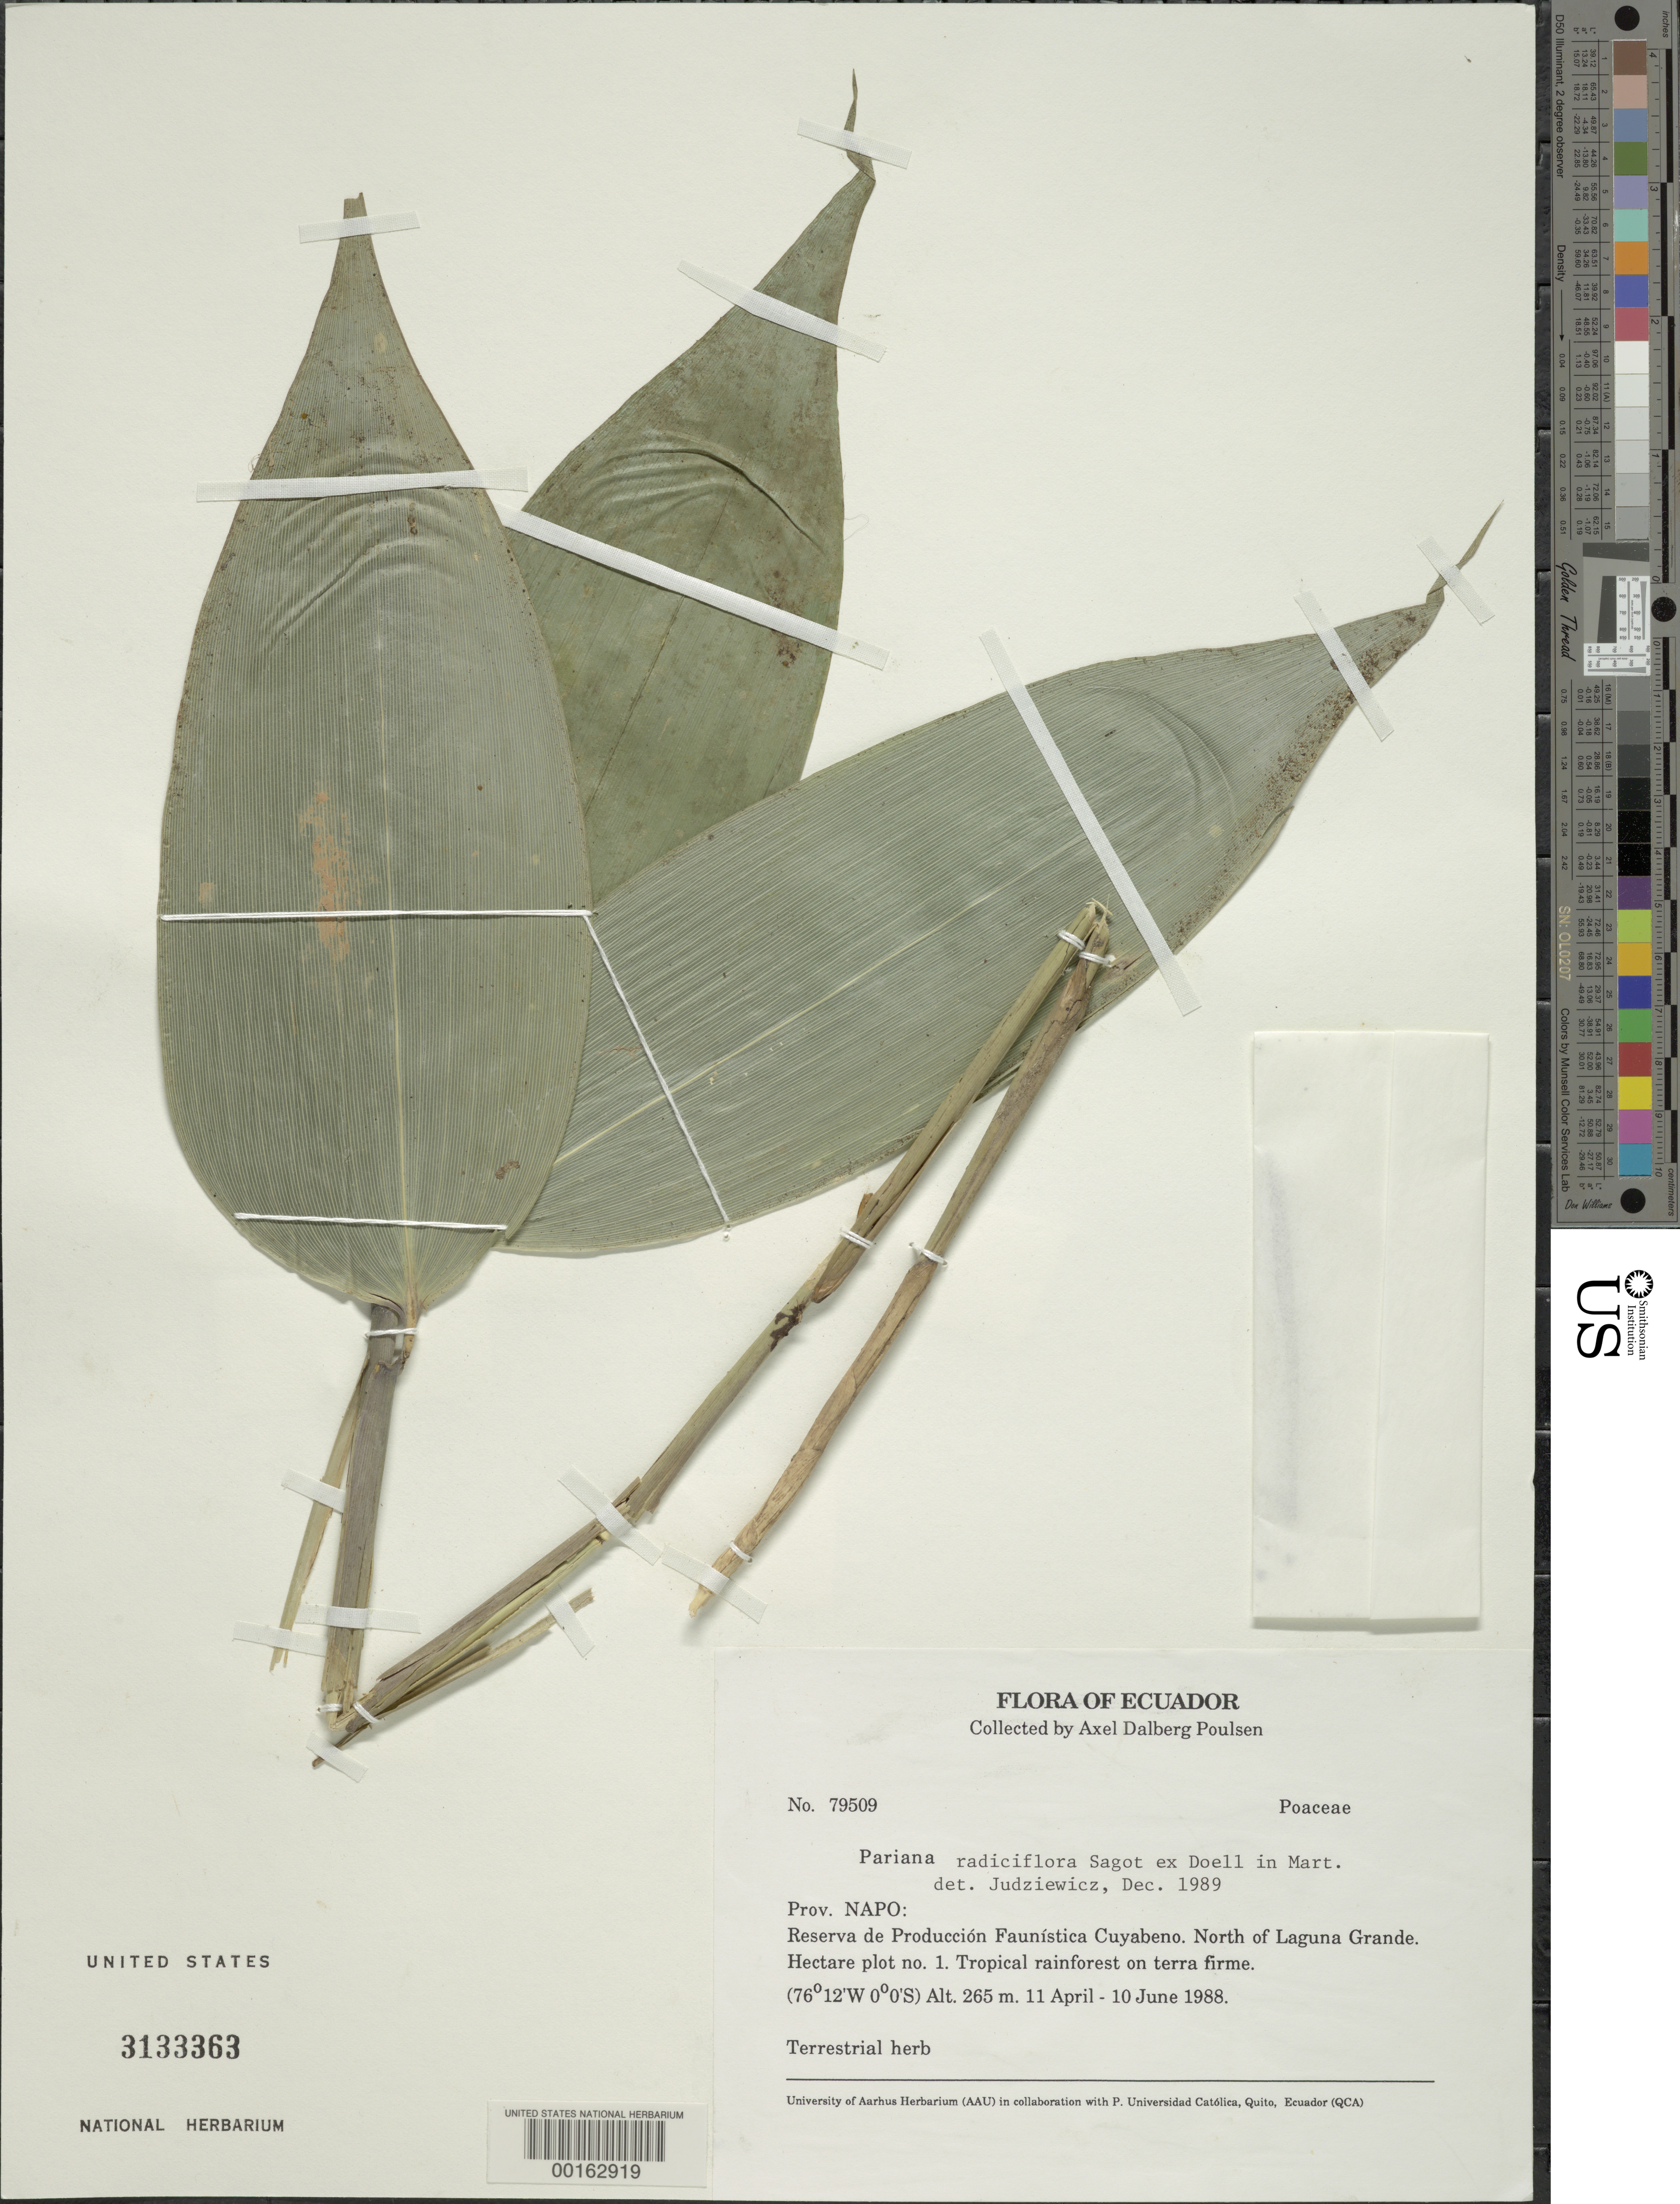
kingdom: Plantae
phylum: Tracheophyta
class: Liliopsida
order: Poales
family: Poaceae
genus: Pariana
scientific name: Pariana radiciflora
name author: Sagot ex Döll in Mart.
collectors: A. D. Poulsen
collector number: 79509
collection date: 1988-04-11/1988-06-10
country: Ecuador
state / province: Napo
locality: Prov. Napo: Reserva de Producción Faunística Cuyabeno. North of Laguna Grande.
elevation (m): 265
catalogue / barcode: US 3133363